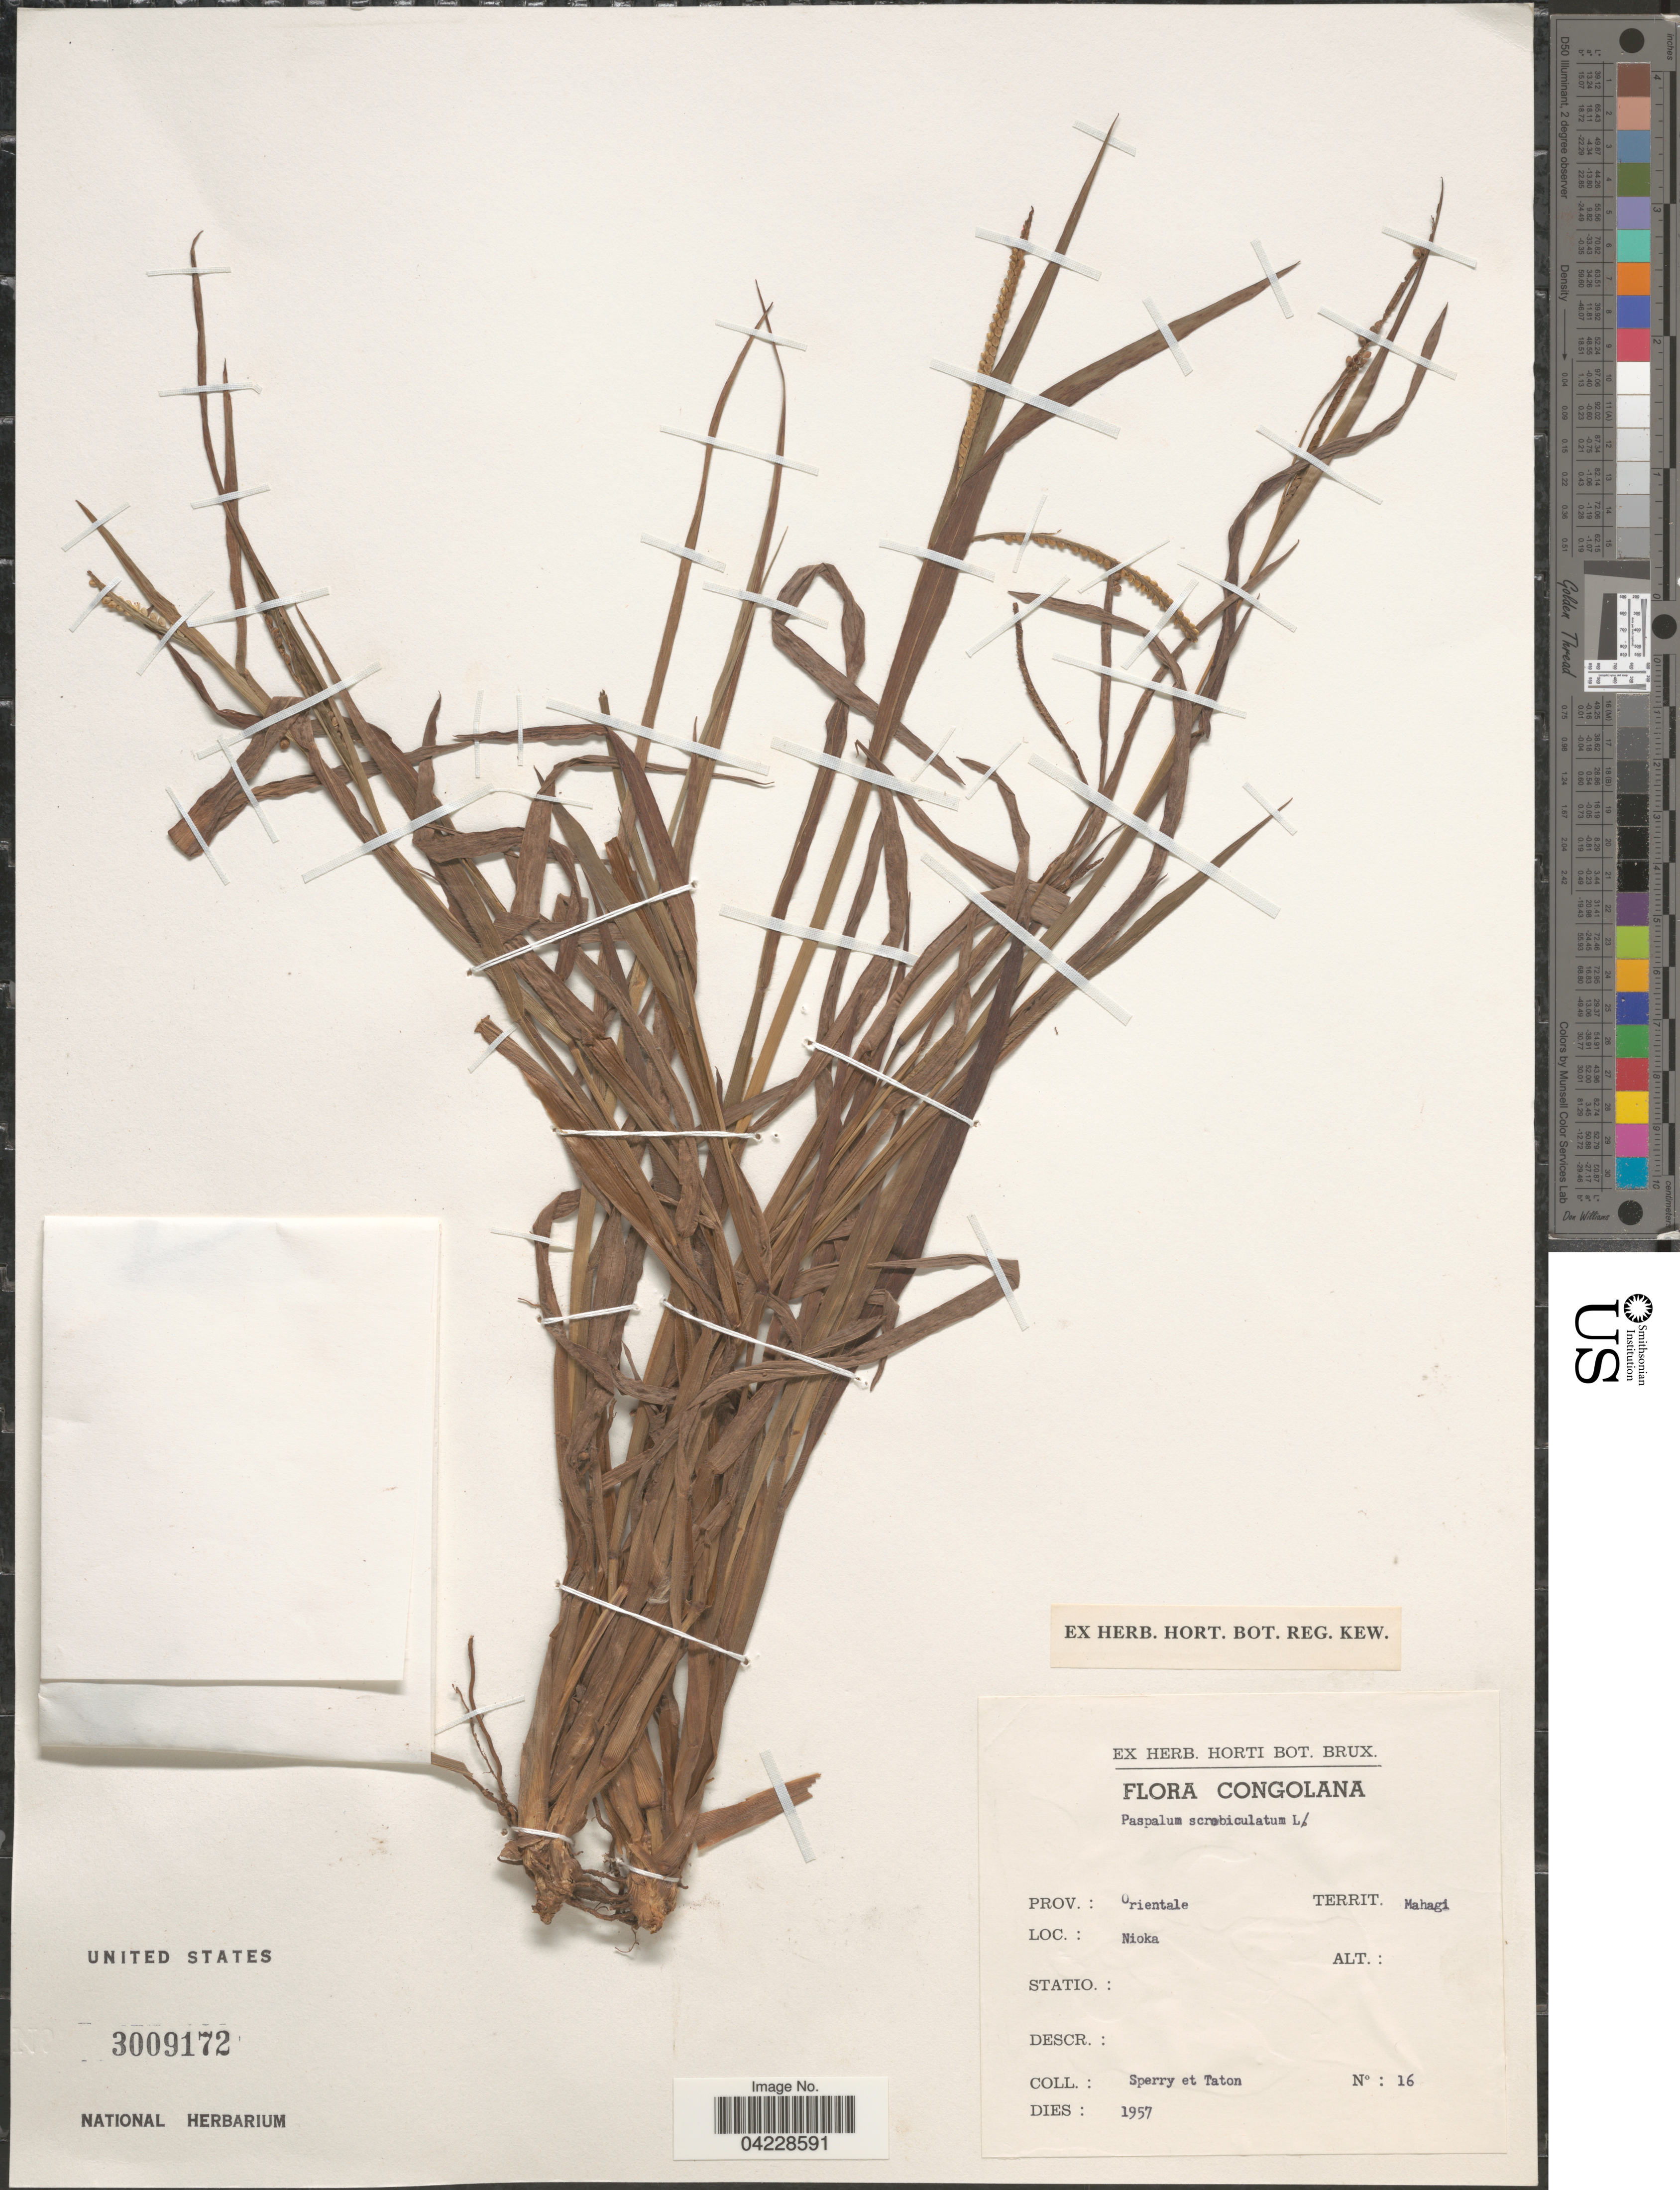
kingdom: Plantae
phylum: Tracheophyta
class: Liliopsida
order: Poales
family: Poaceae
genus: Paspalum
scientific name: Paspalum scrobiculatum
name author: L.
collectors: -. Sperry & A. Taton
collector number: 16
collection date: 1957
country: Congo, Democratic Republic of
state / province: Ituri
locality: Congolana. Territ. Mahagi. Nioka.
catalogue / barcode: US 3009172